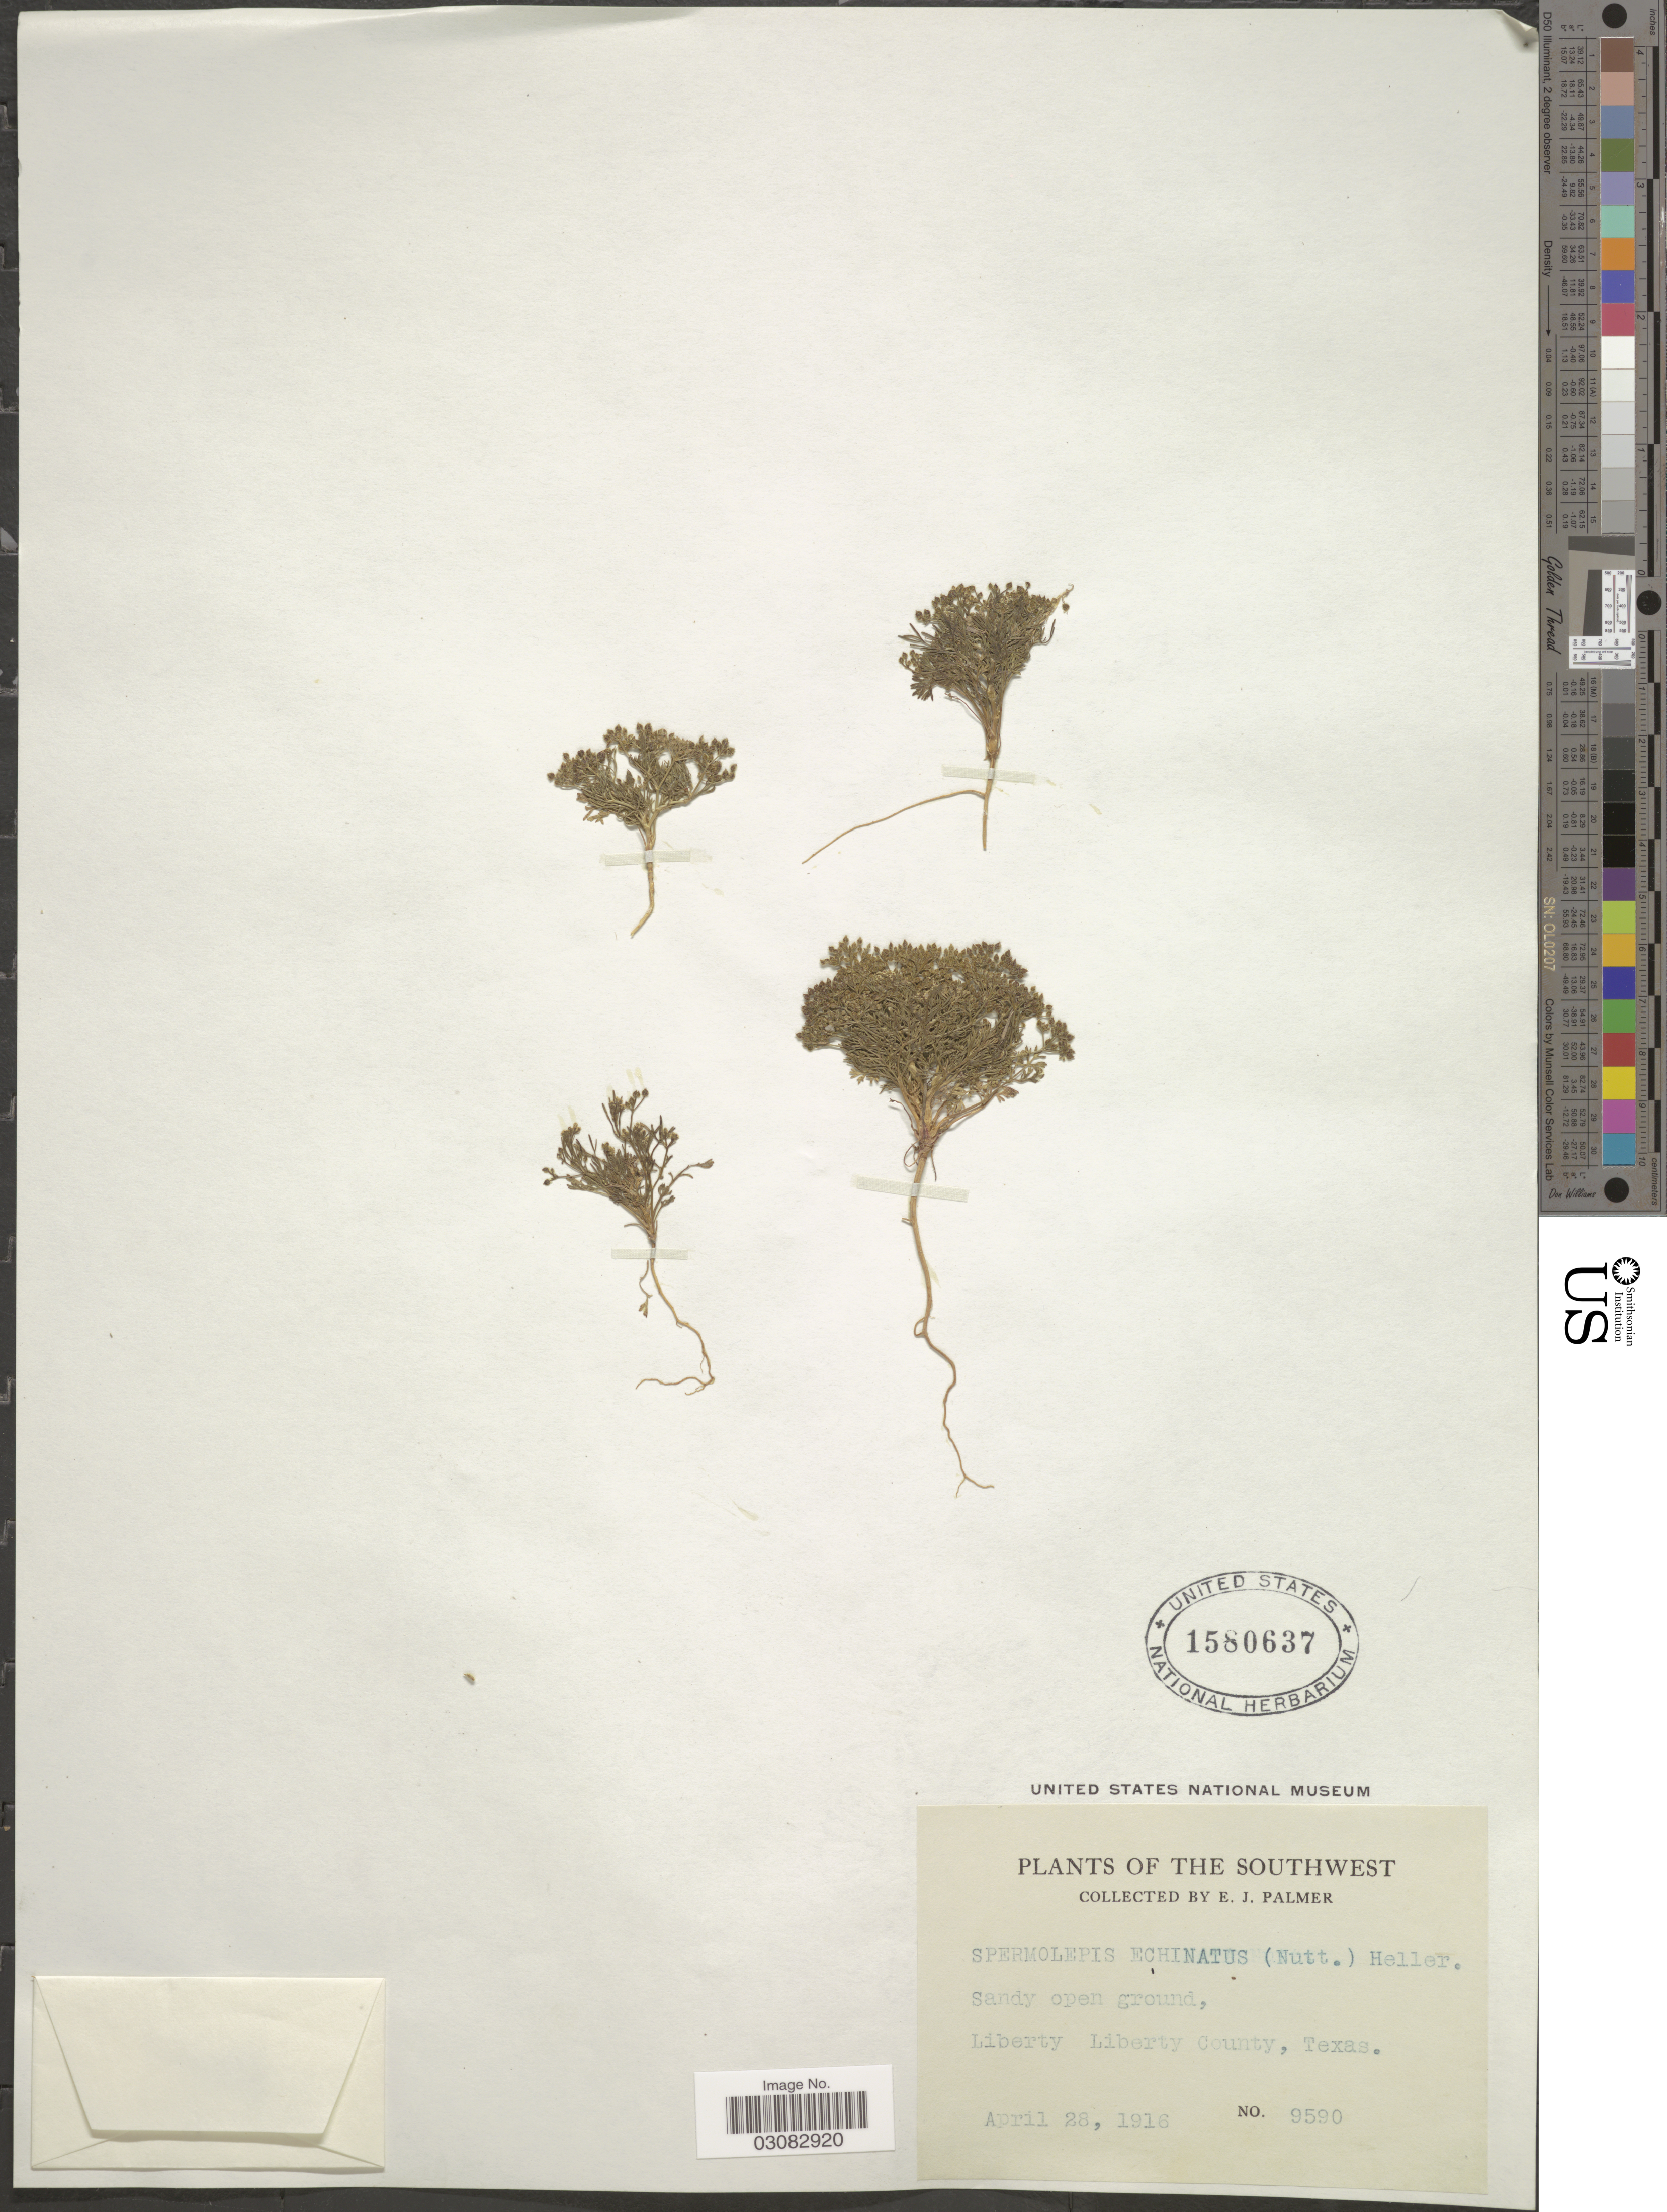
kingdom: Plantae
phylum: Tracheophyta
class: Magnoliopsida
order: Apiales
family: Apiaceae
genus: Spermolepis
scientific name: Spermolepis echinata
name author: (Nutt. ex DC.) A. Heller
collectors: E. J. Palmer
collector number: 9590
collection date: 1916-04-28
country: United States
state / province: Texas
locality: The Southwest, Liberty, Liberty County.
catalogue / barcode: US 1580637